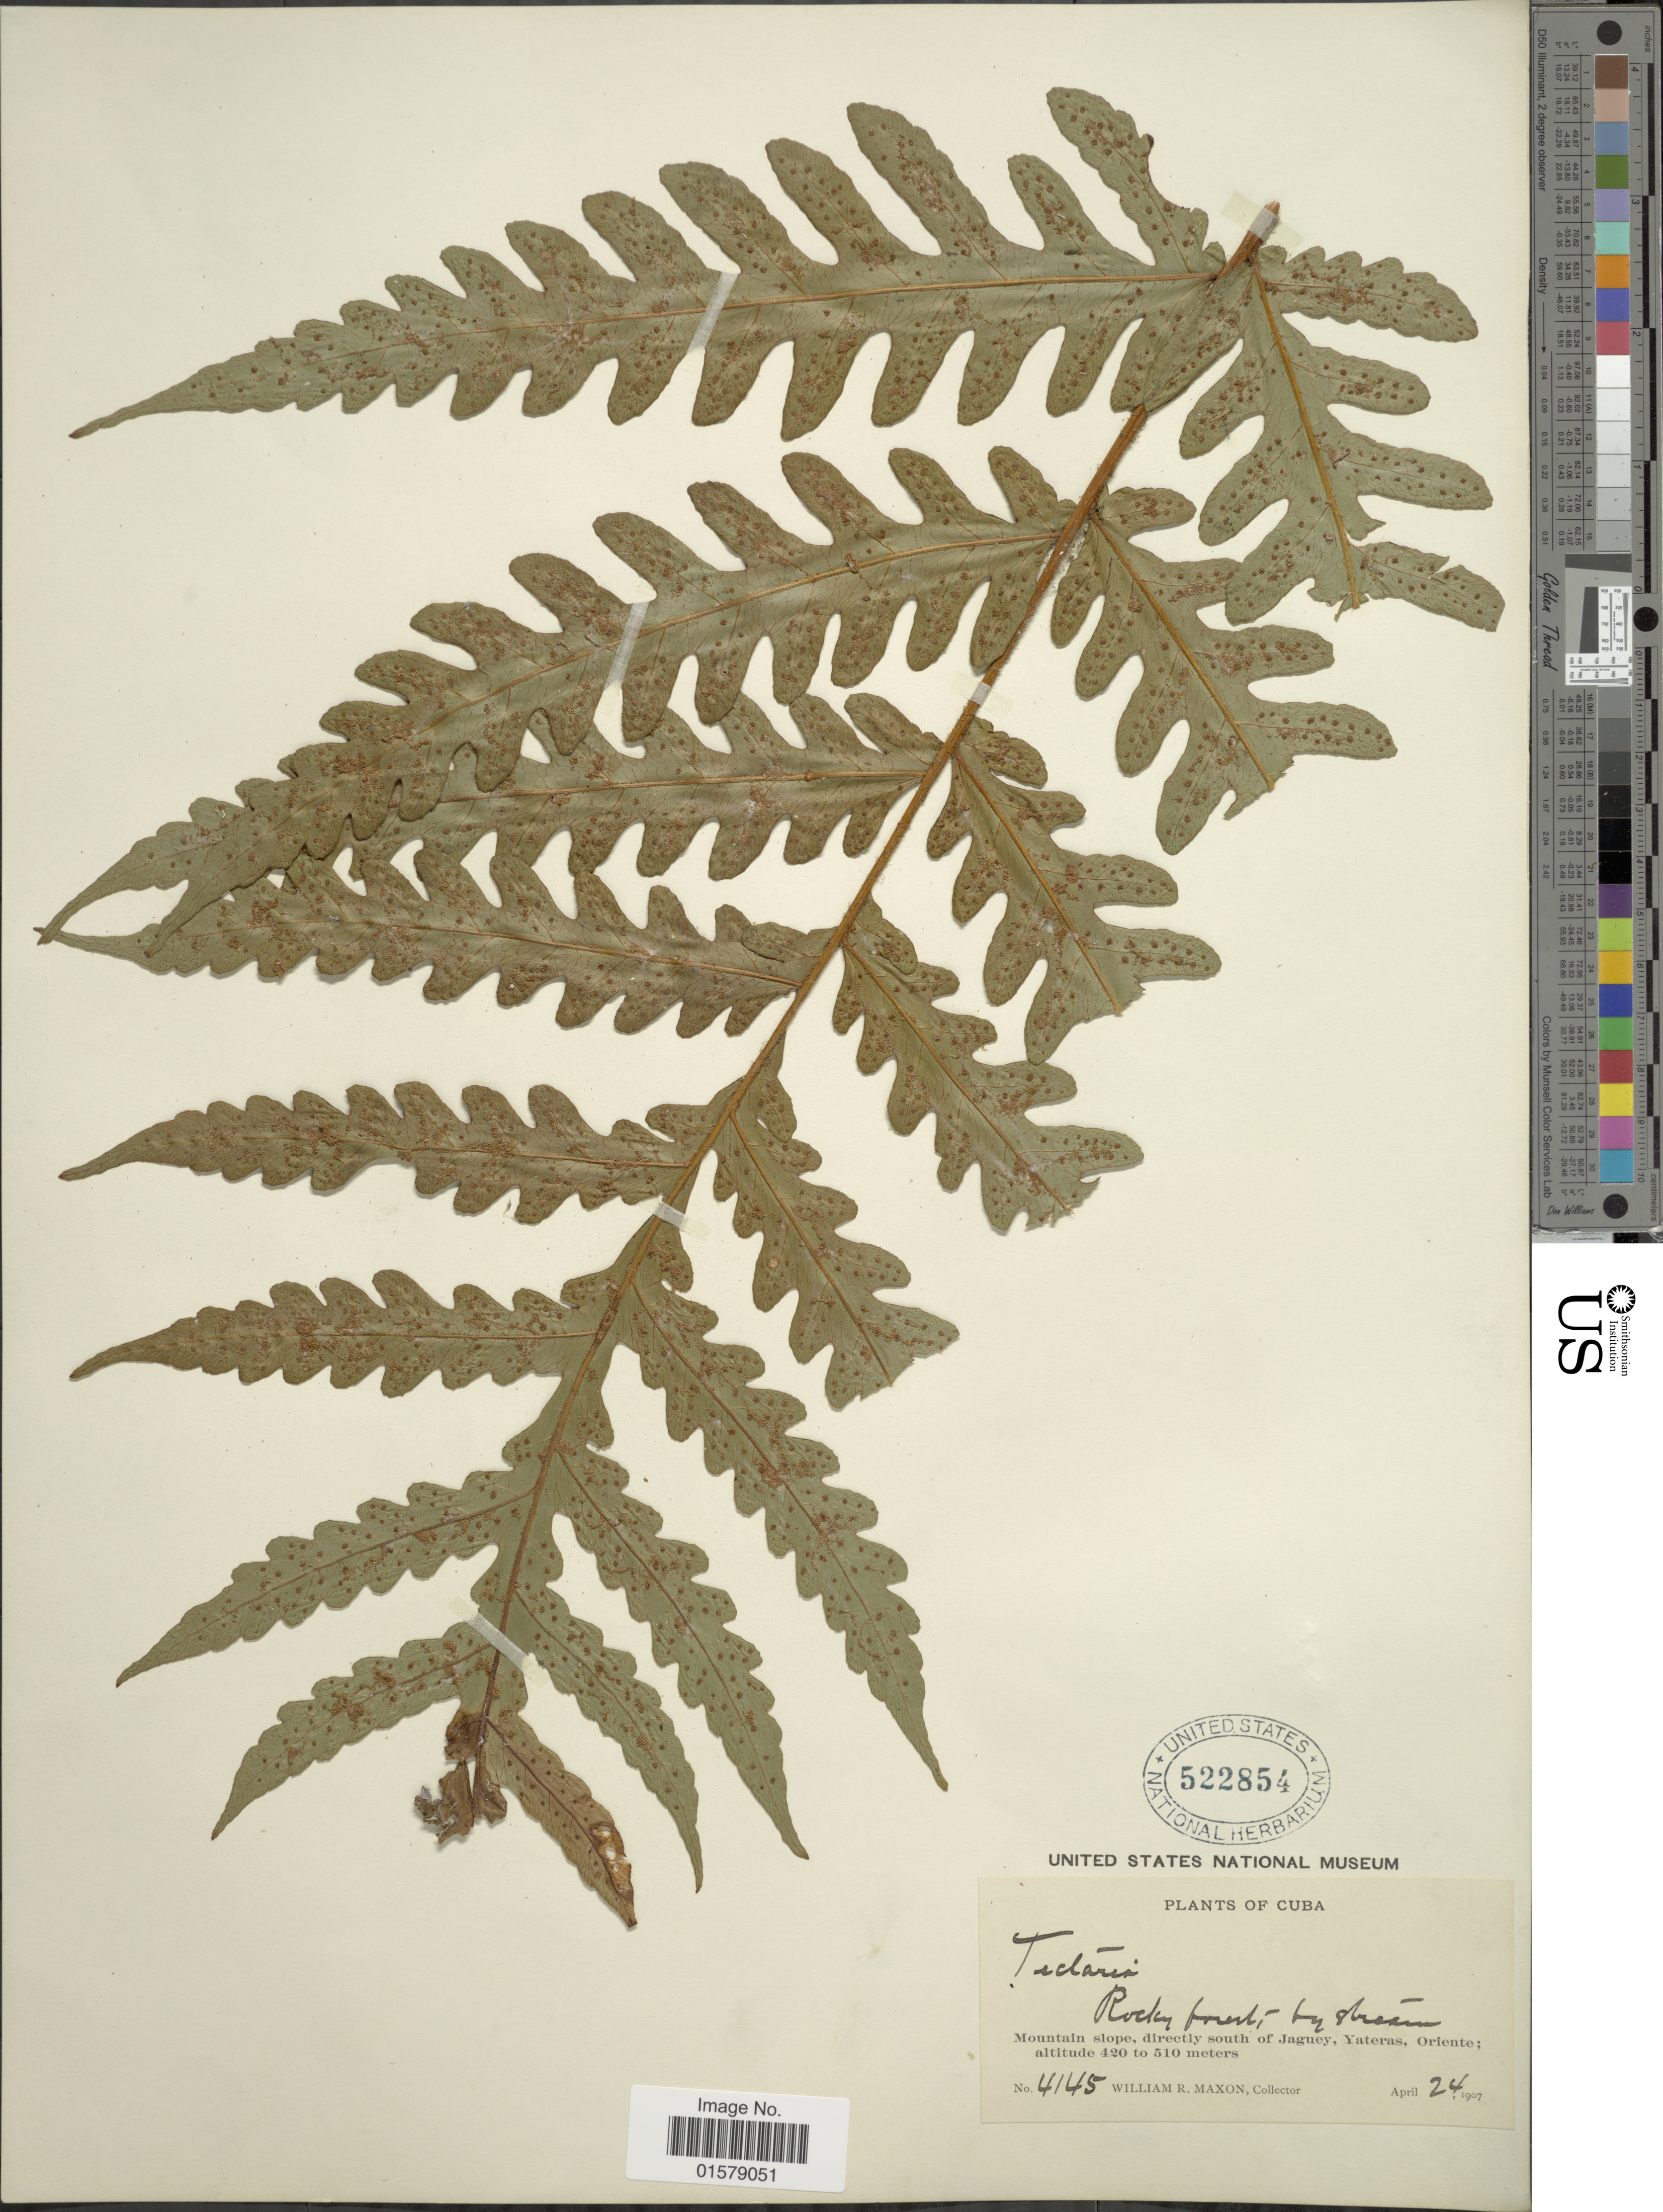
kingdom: Plantae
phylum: Tracheophyta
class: Polypodiopsida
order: Polypodiales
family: Tectariaceae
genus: Tectaria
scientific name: Tectaria cicutaria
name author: (L.) Copel.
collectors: W. R. Maxon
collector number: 4145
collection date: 1907-04-24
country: Cuba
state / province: Oriente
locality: Mountain slope, directly south of Jaguey, Yateras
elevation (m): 420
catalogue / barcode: US 522854